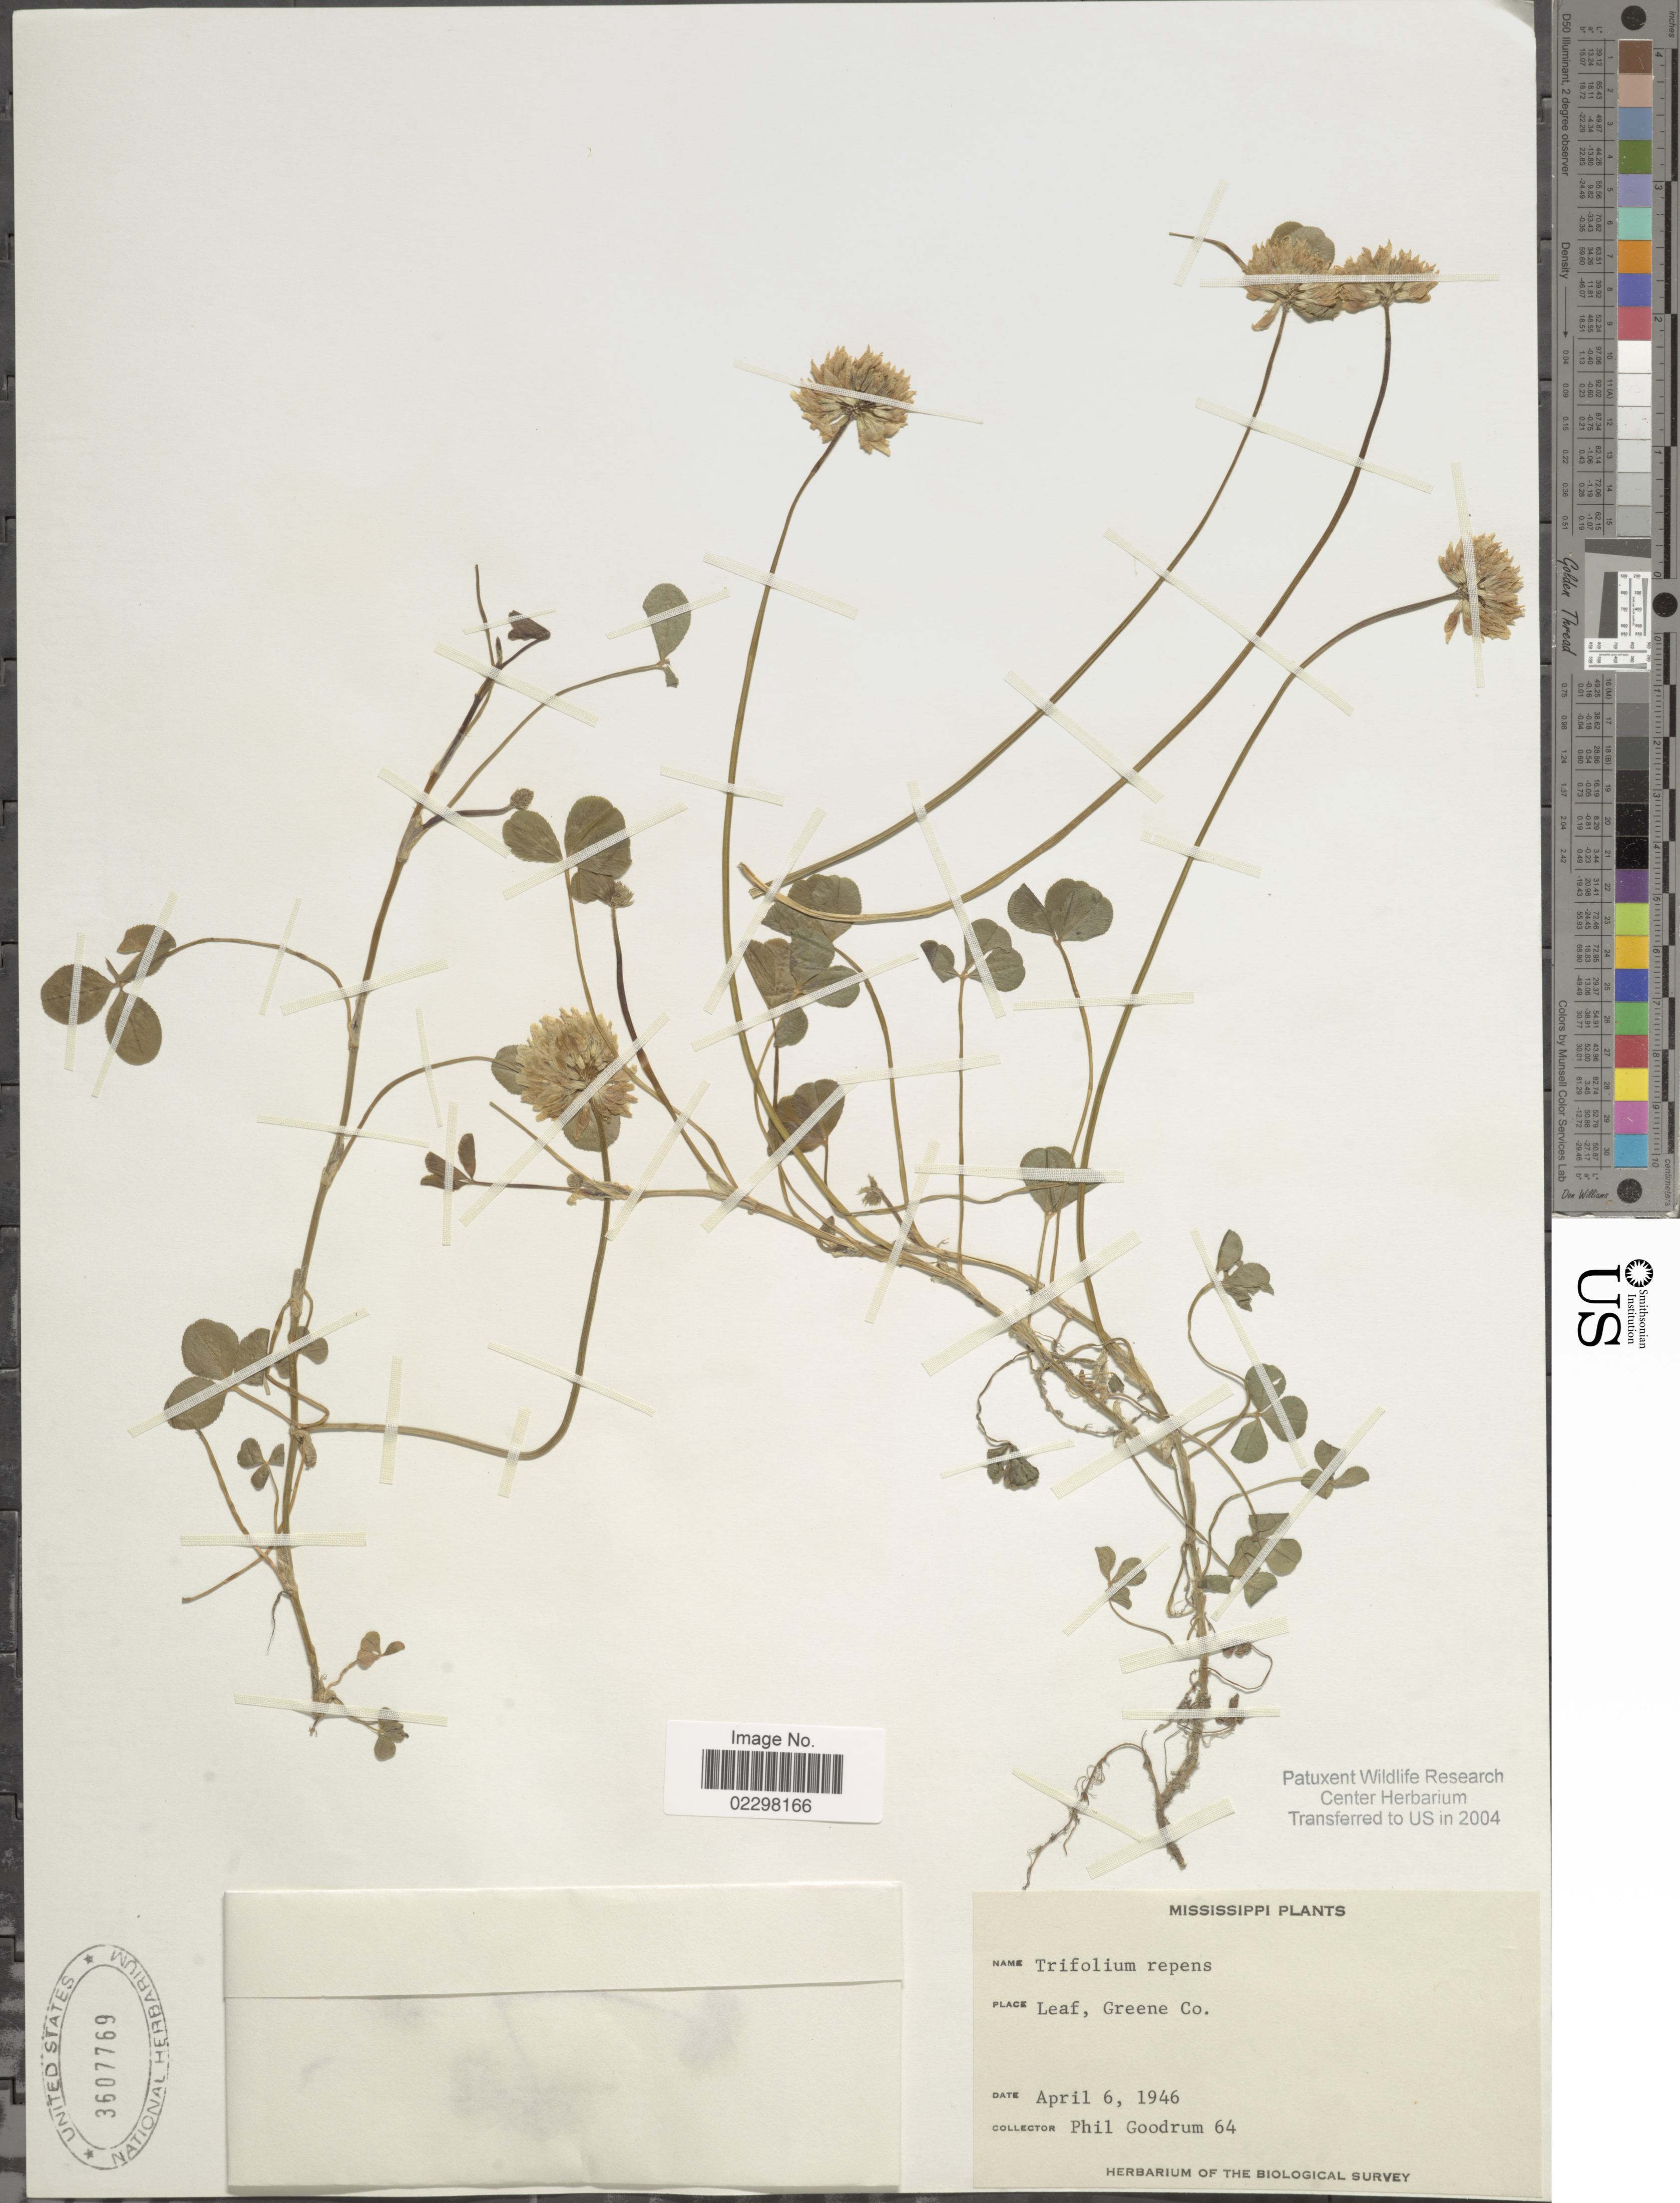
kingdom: Plantae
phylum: Tracheophyta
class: Magnoliopsida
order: Fabales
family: Fabaceae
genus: Trifolium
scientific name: Trifolium repens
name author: L.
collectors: P. Goodrum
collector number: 64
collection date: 1946-04-06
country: United States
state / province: Mississippi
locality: Leaf, Greene Co.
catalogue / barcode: US 3607769